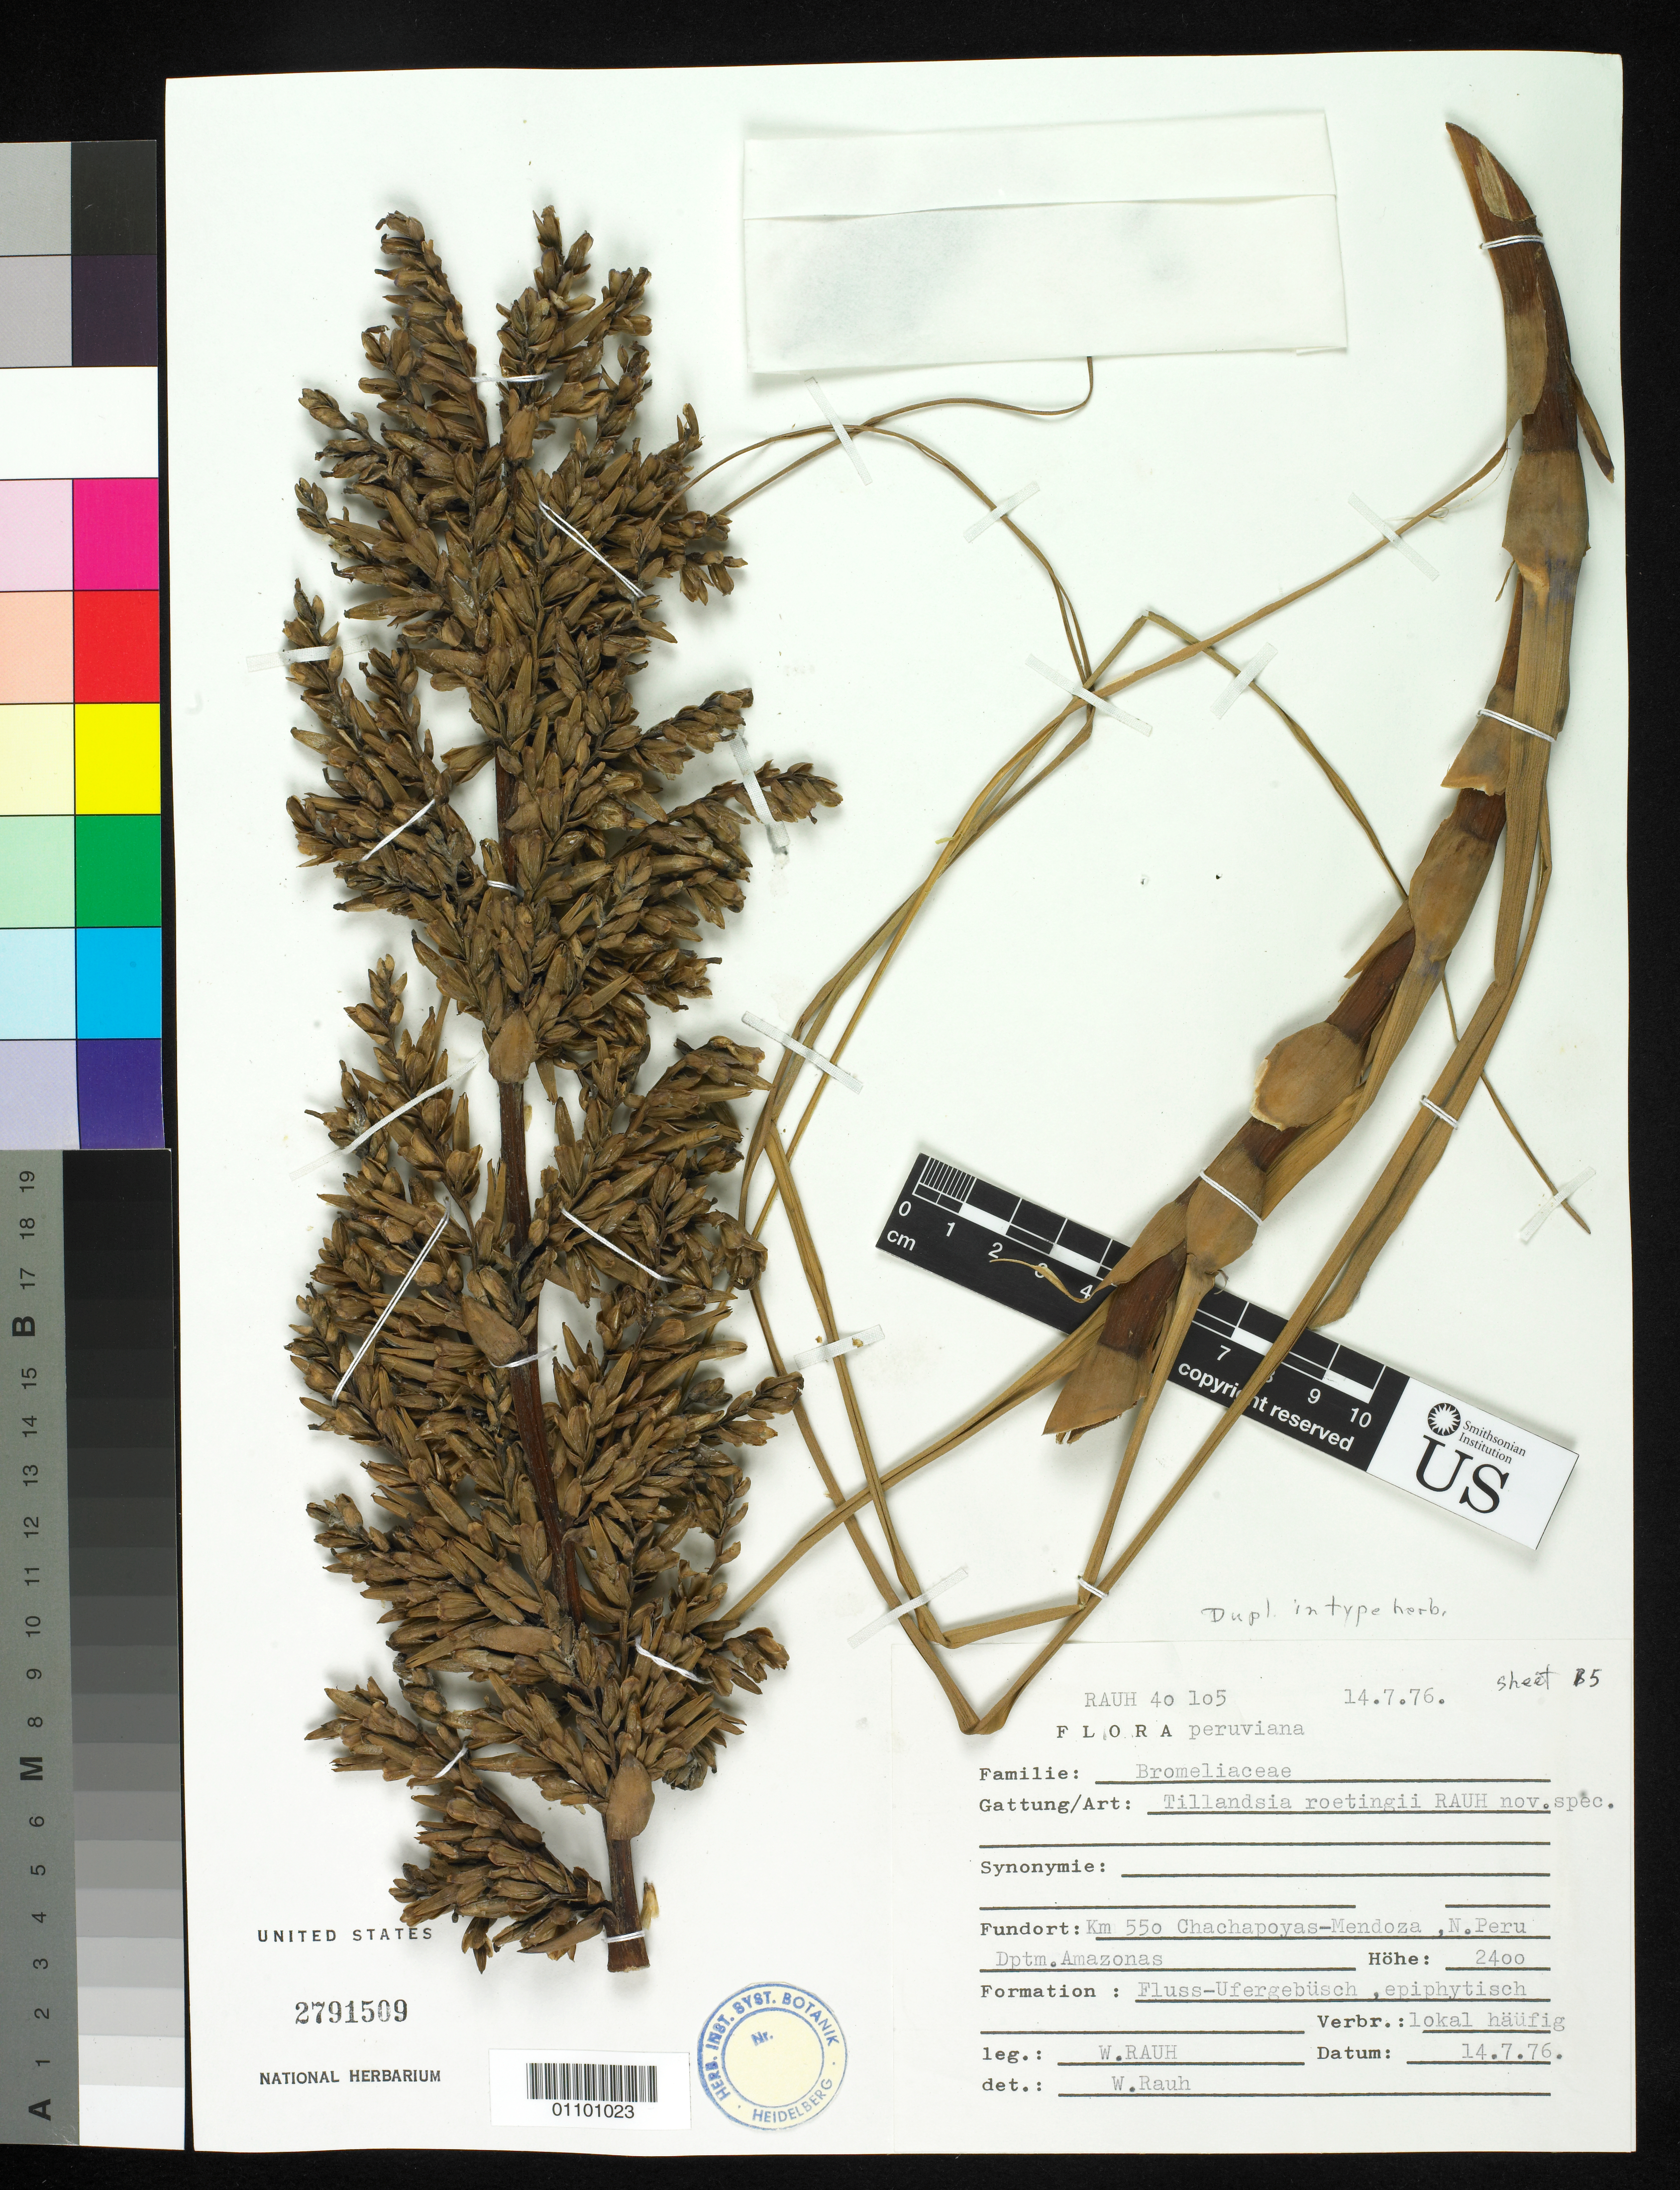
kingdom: Plantae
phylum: Tracheophyta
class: Liliopsida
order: Poales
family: Bromeliaceae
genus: Tillandsia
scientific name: Tillandsia roetingii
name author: Rauh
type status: Isotype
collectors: W. Rauh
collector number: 40105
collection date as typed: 14 Jul 1976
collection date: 1976-07-14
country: Peru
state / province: Amazonas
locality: strasse von Chachapoyas nach Mendoza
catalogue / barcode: US 2791509